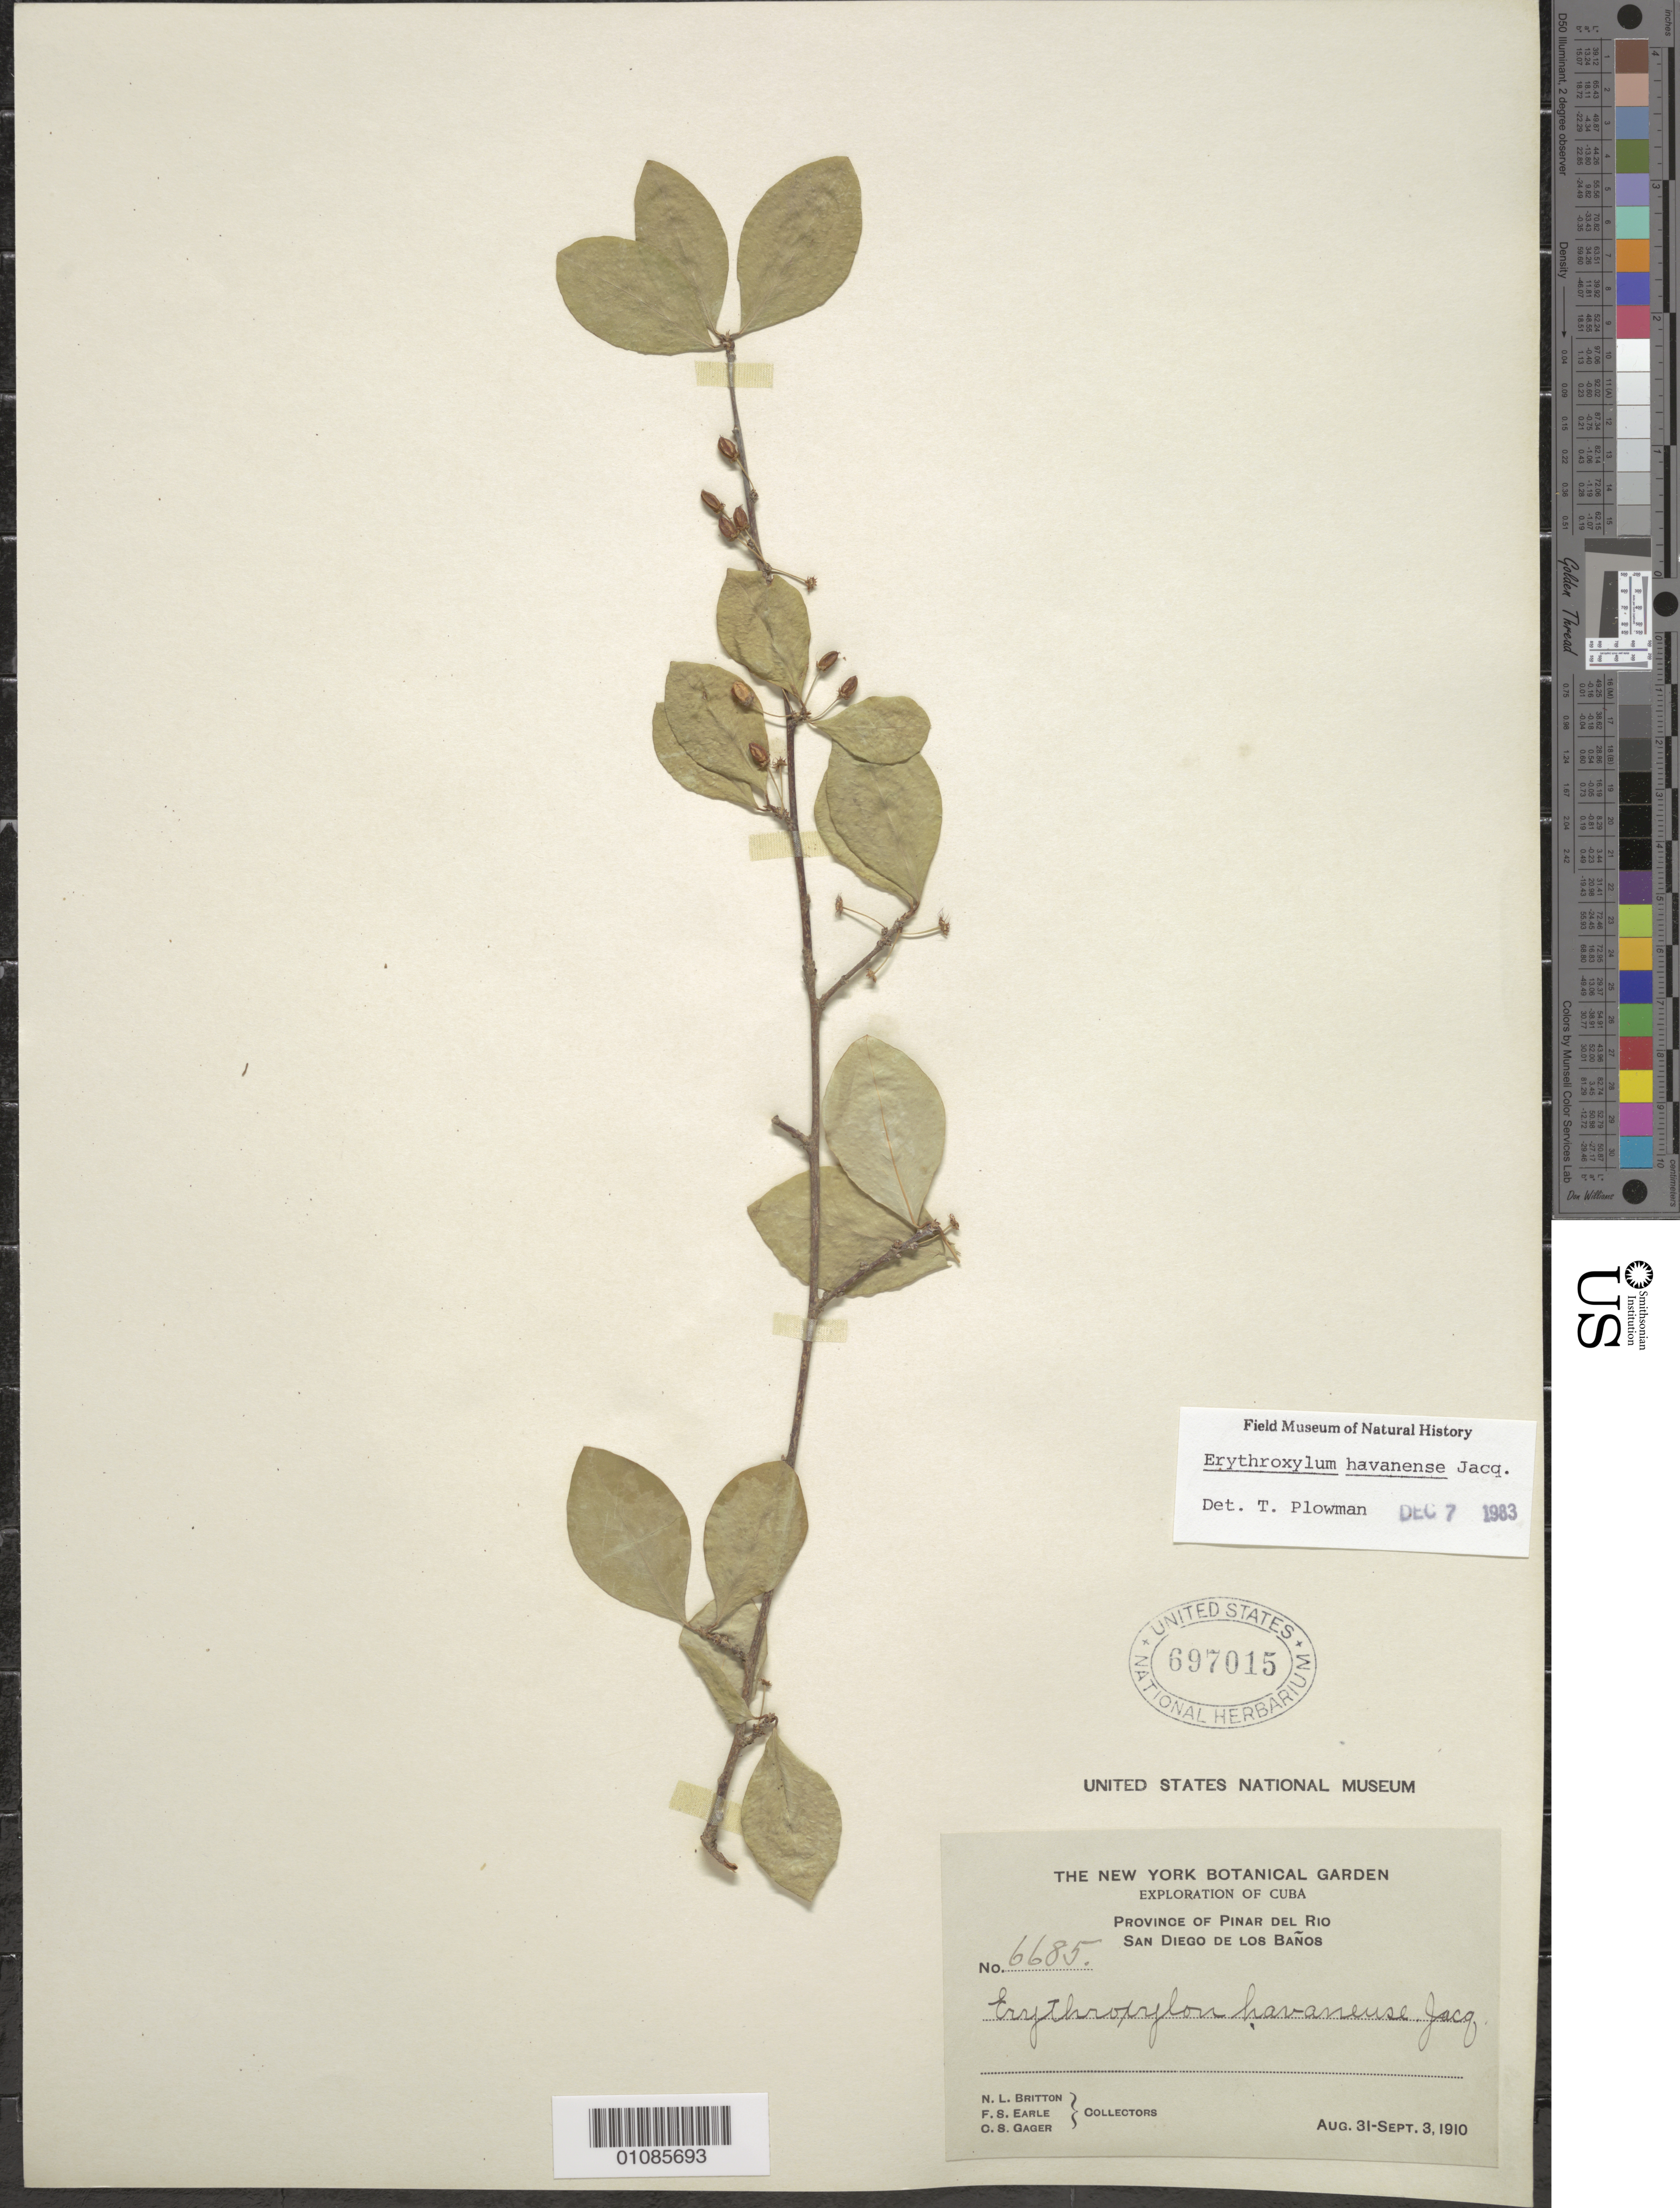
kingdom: Plantae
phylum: Tracheophyta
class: Magnoliopsida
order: Malpighiales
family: Erythroxylaceae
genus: Erythroxylum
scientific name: Erythroxylum havanense var. havanense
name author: Jacq.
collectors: N. Britton, F. S. Earle & C. Gager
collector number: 6685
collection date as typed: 31 Aug 1910 to 03 Sep 1910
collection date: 1910-08-31/1910-09-03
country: Cuba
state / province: Pinar del Rio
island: Cuba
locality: Pinar del Rio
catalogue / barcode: US 697015